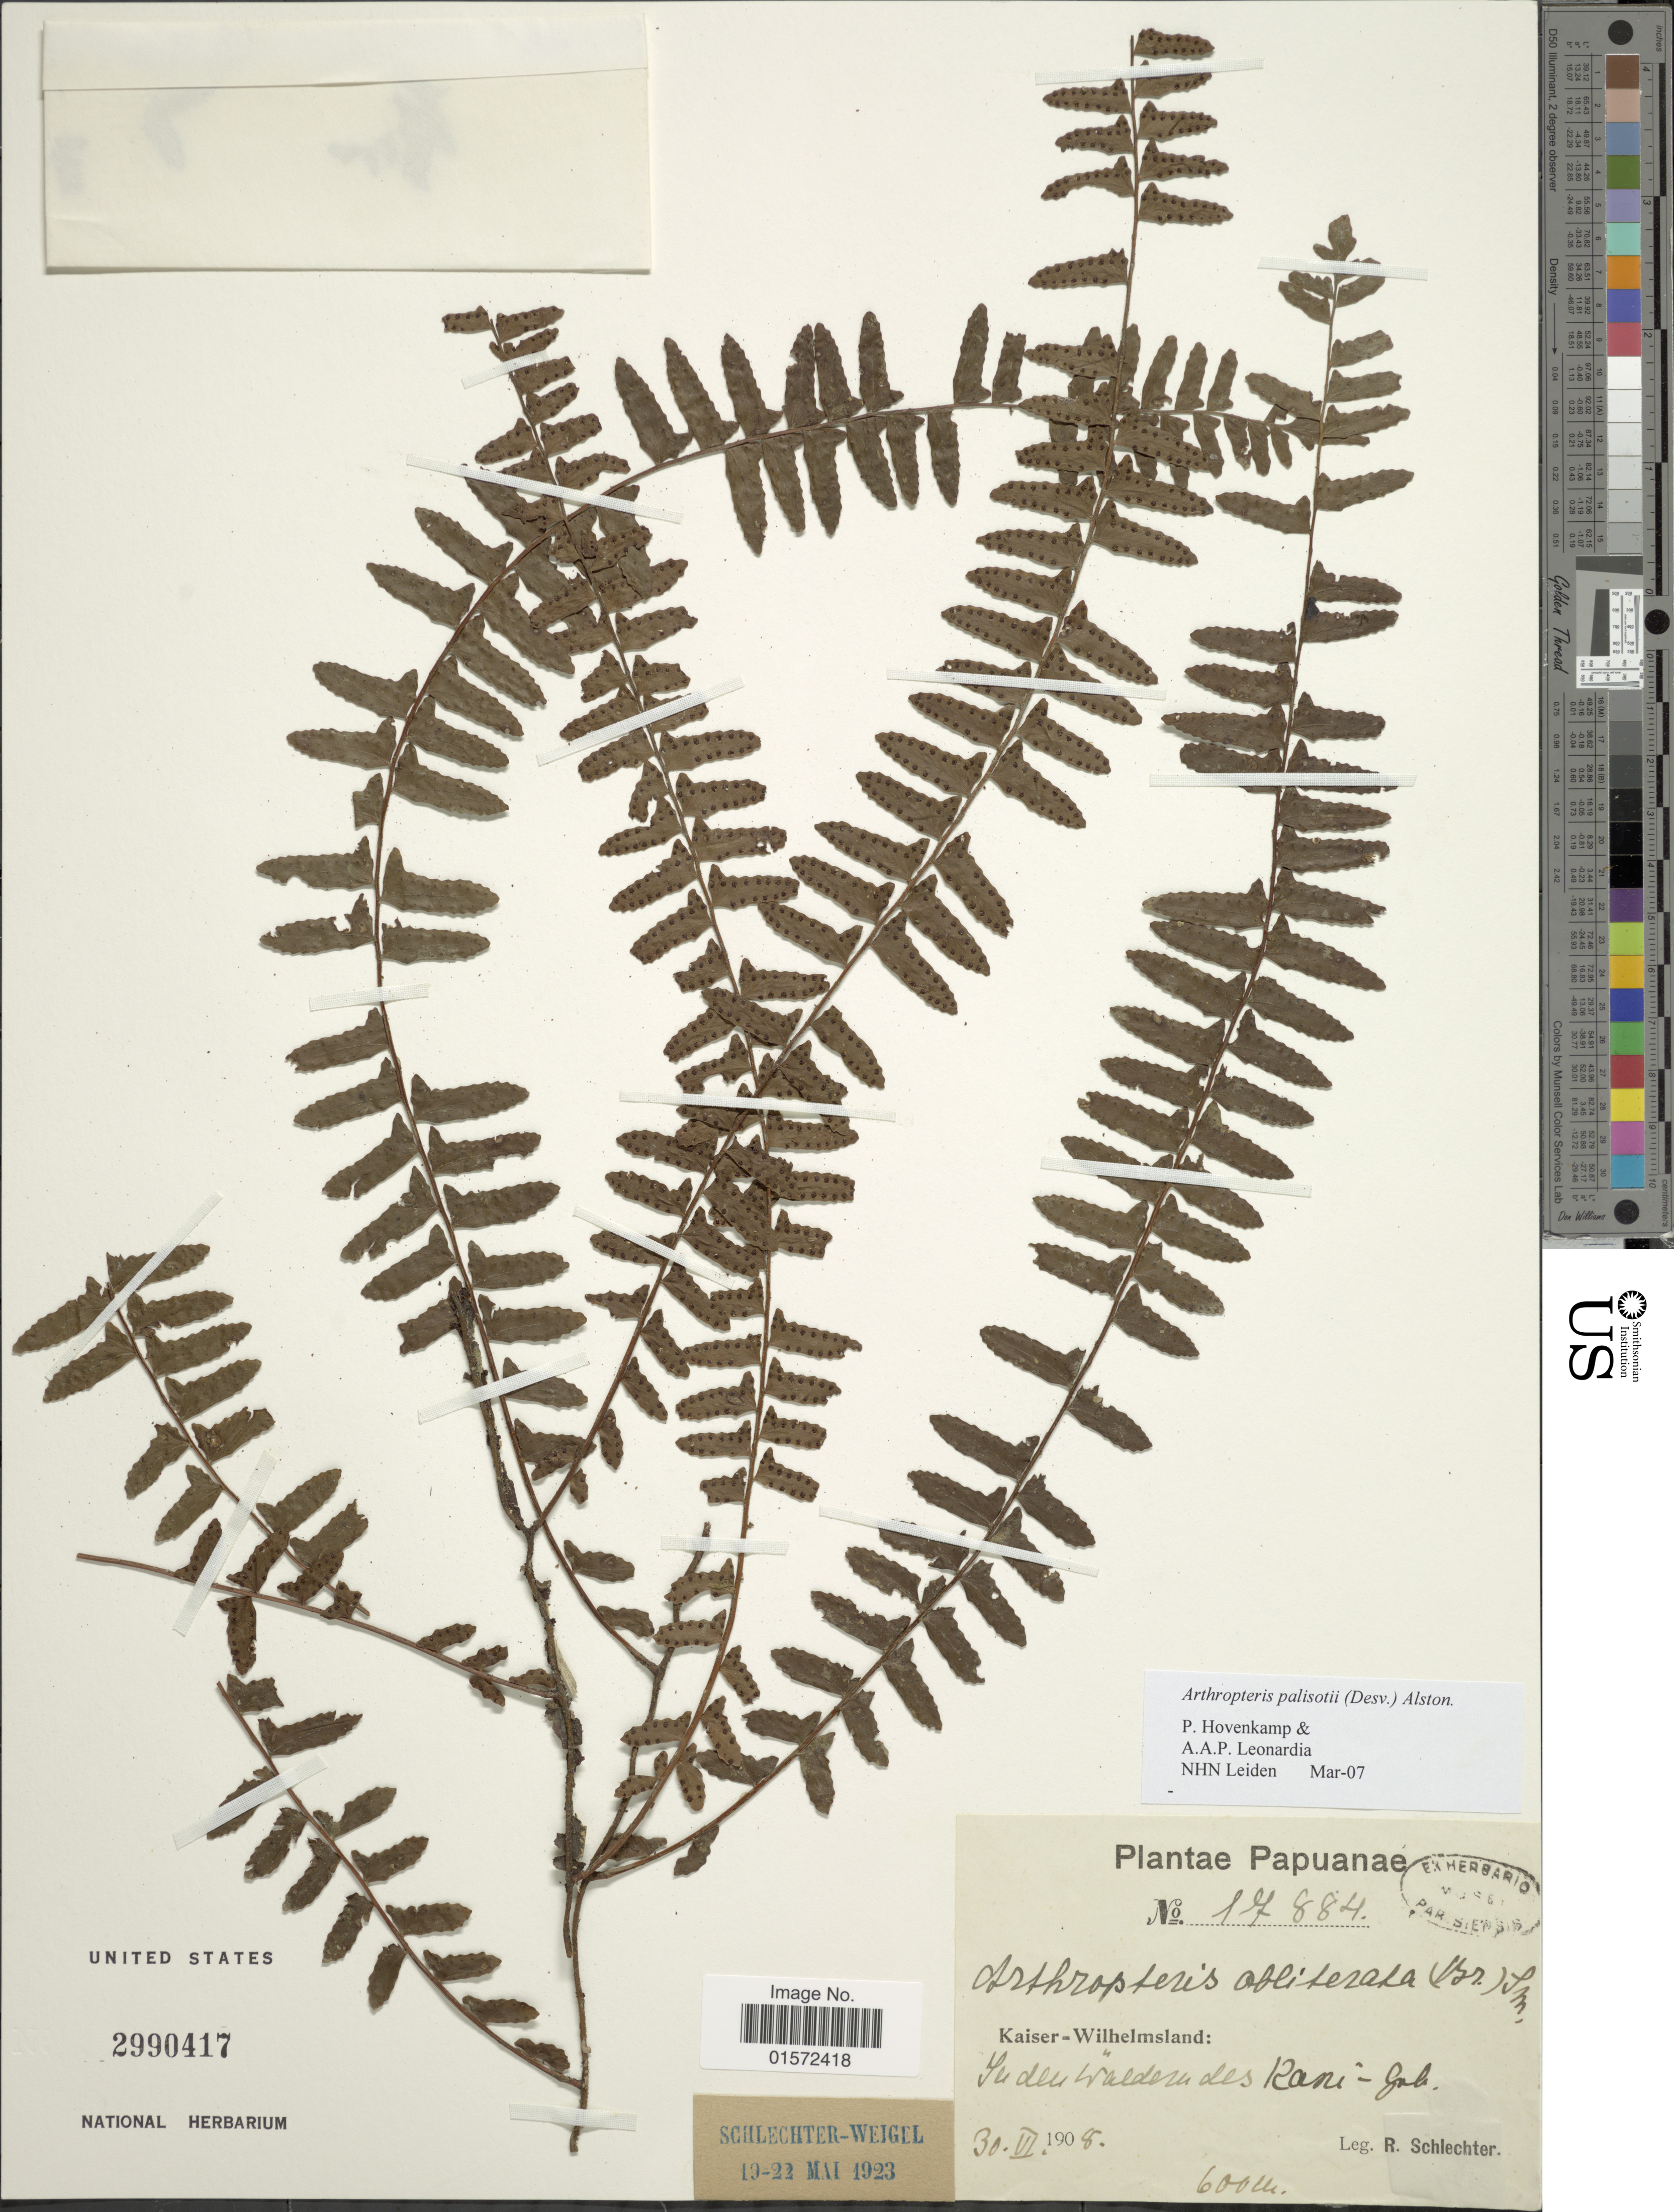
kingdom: Plantae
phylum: Tracheophyta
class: Polypodiopsida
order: Polypodiales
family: Tectariaceae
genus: Arthropteris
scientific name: Arthropteris palisotii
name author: (Desv.) Alston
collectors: F. R. R. Schlechter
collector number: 17884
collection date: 1908-06-30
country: Papua New Guinea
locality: Kasiser-Wilhelmsland, in den Wäldern, Kani-geb.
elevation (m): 600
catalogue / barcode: US 2990417